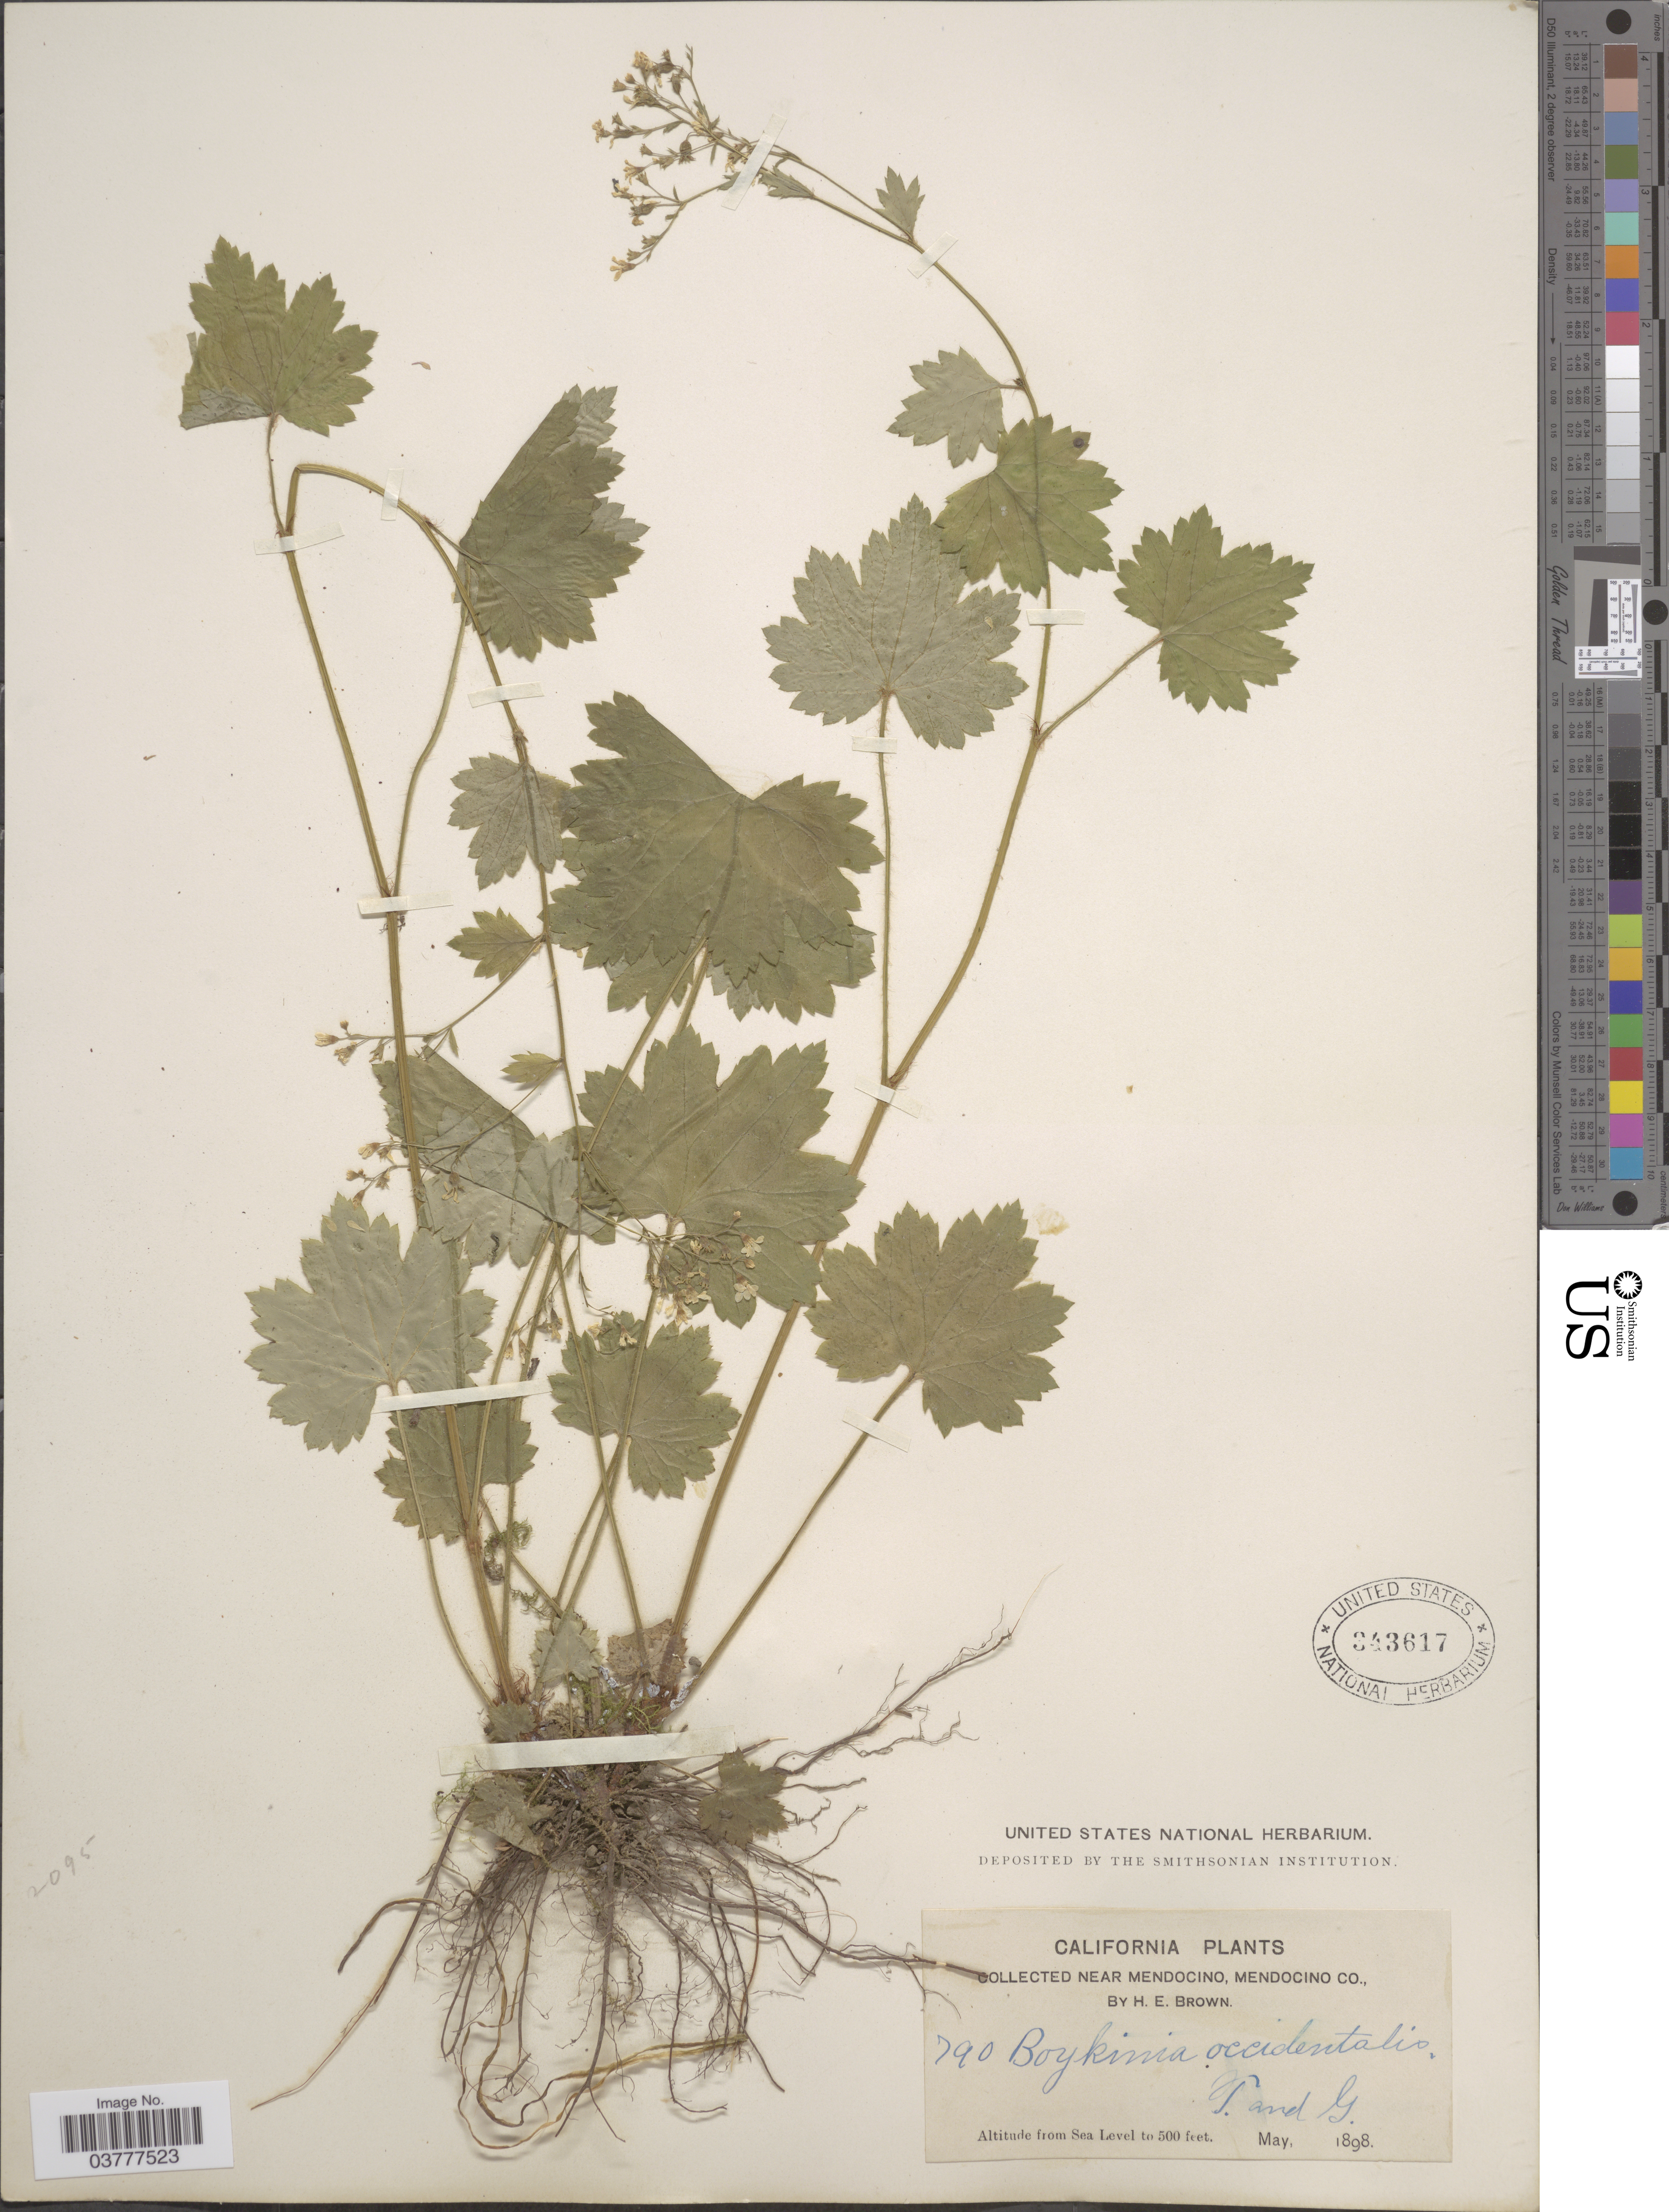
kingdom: Plantae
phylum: Tracheophyta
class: Magnoliopsida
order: Saxifragales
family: Saxifragaceae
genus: Boykinia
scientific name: Boykinia elata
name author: Greene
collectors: H. E. Brown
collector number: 790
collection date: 1898-05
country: United States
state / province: California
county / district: Mendocino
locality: Near Mendocino, Mendocino Co.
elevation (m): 0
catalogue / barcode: US 343617